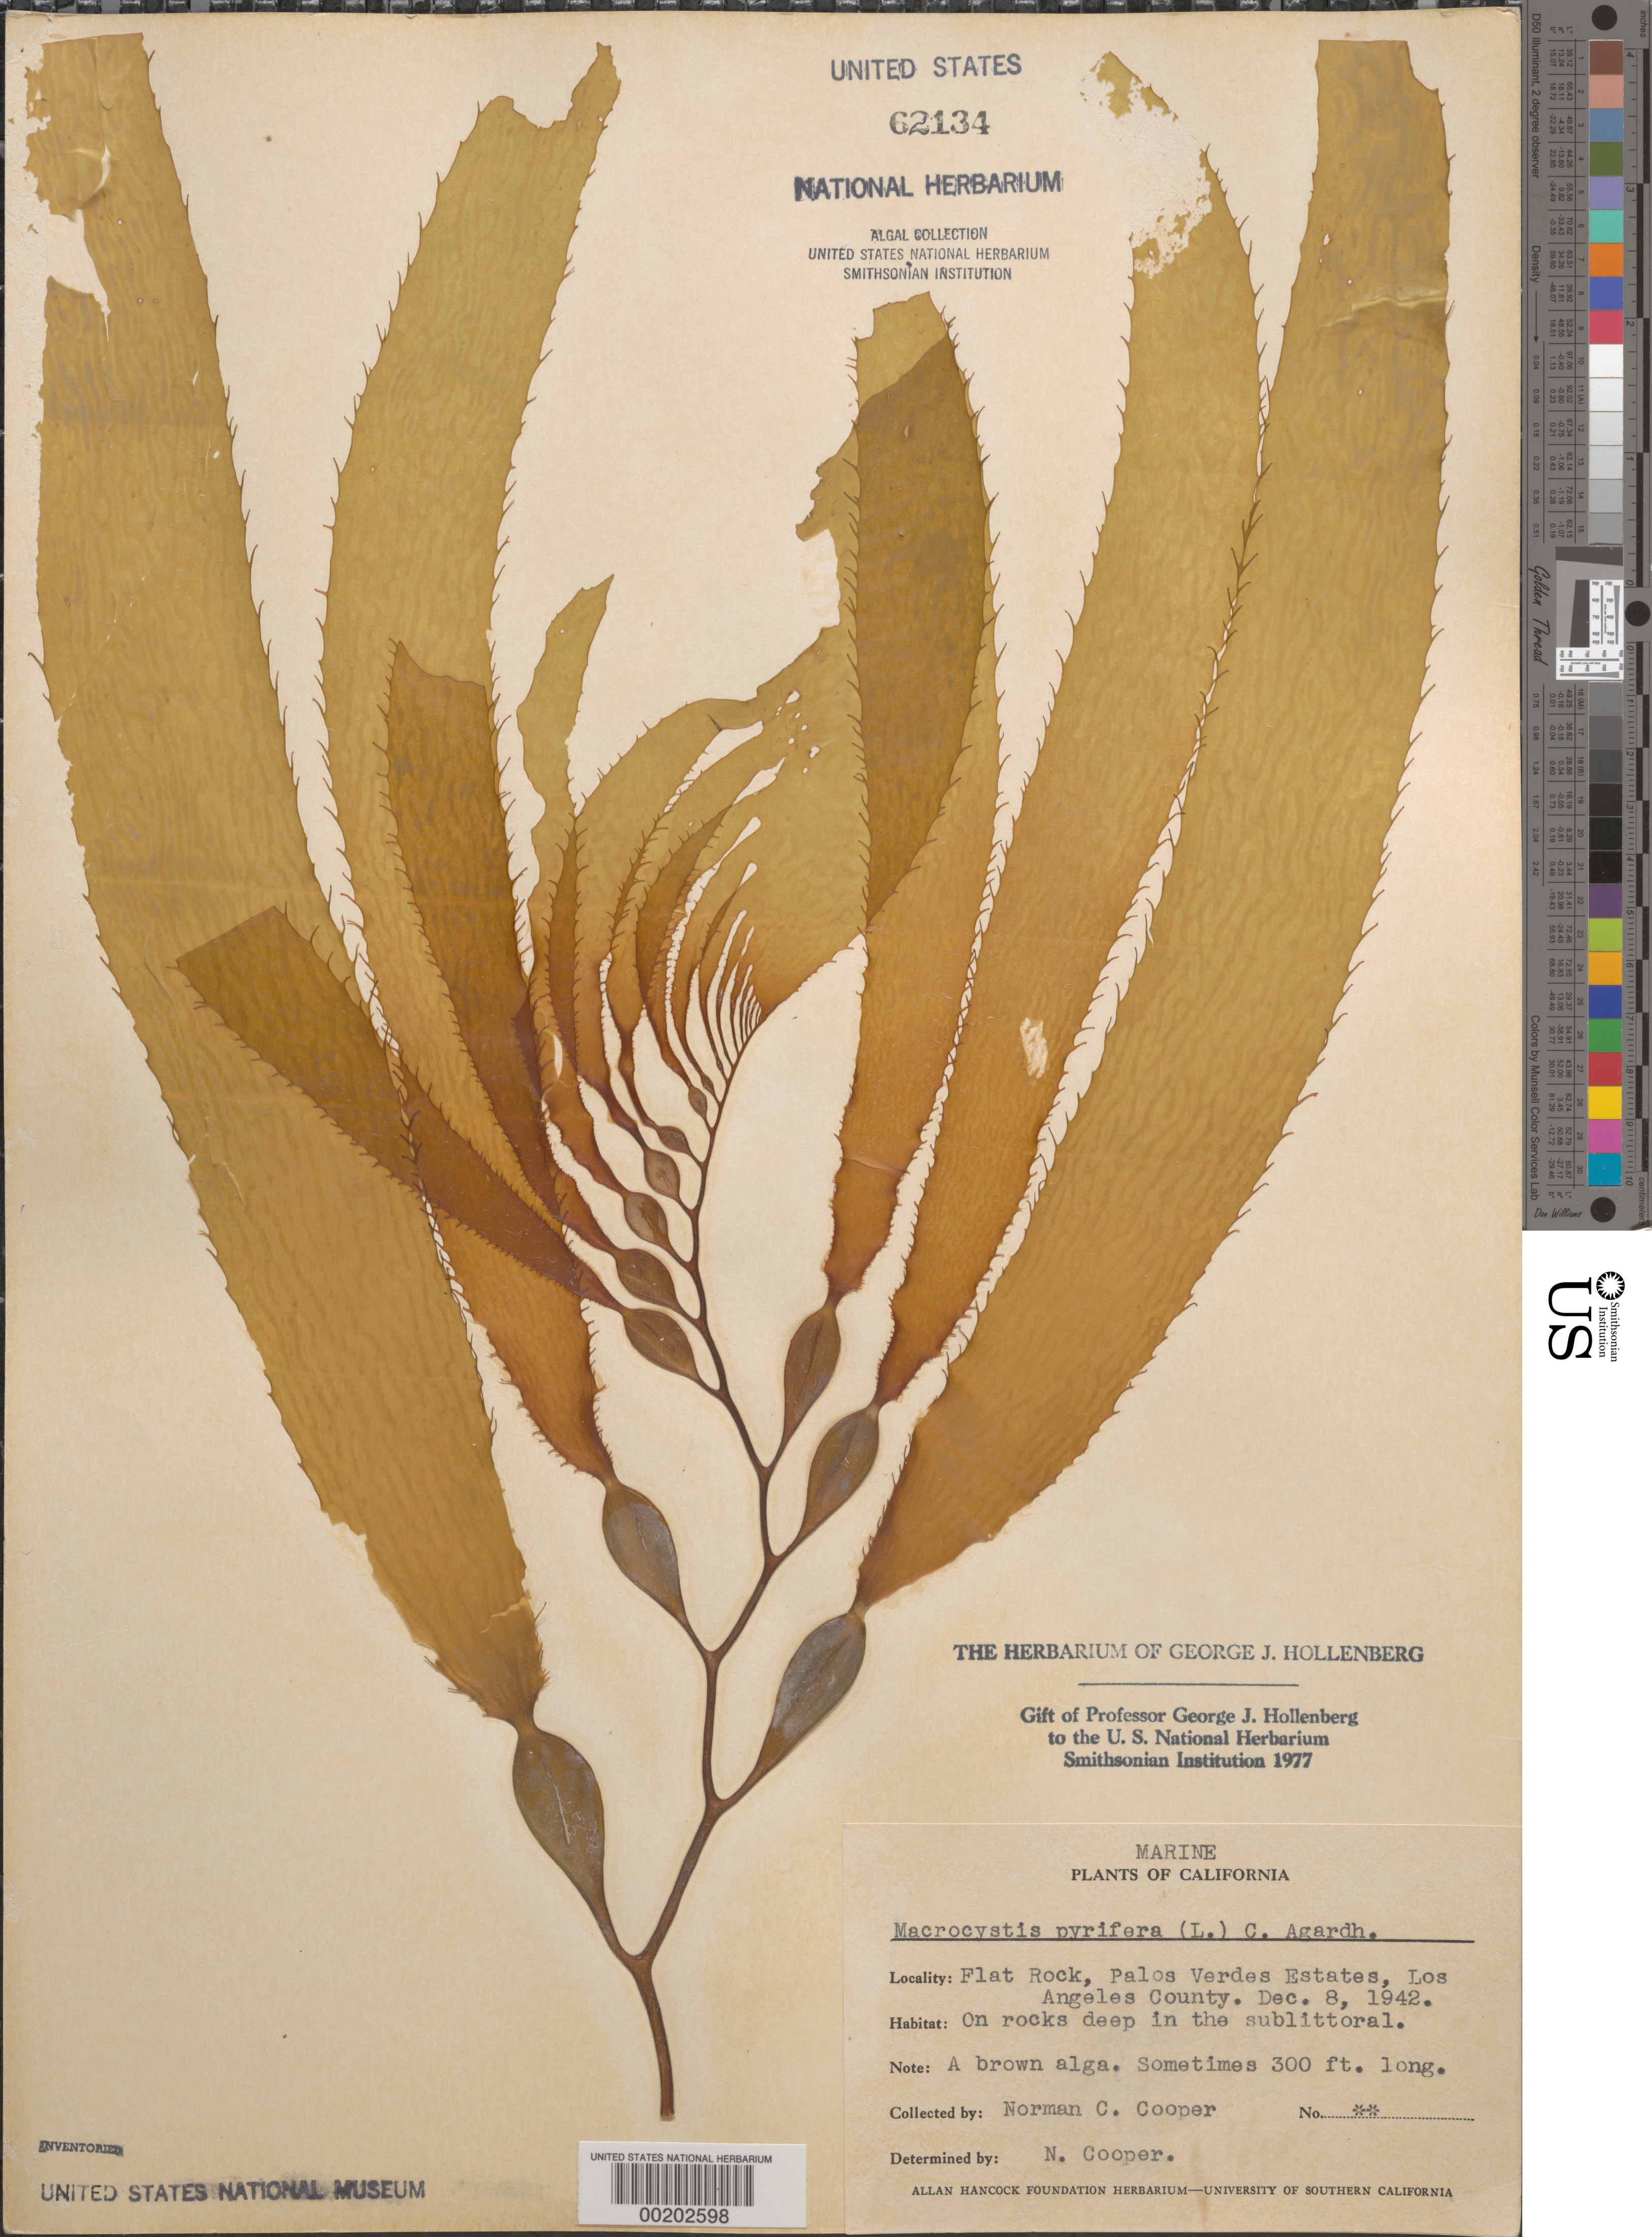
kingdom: Chromista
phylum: Ochrophyta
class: Phaeophyceae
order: Laminariales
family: Laminariaceae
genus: Macrocystis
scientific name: Macrocystis pyrifera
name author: (L.) C. Agardh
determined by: Cooper, N. C.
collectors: N. Cooper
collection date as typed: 08 Dec 1942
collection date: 1942-12-08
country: United States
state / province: California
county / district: Los Angeles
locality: Flat Rock, Palos Verdes Estates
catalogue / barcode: US 62134